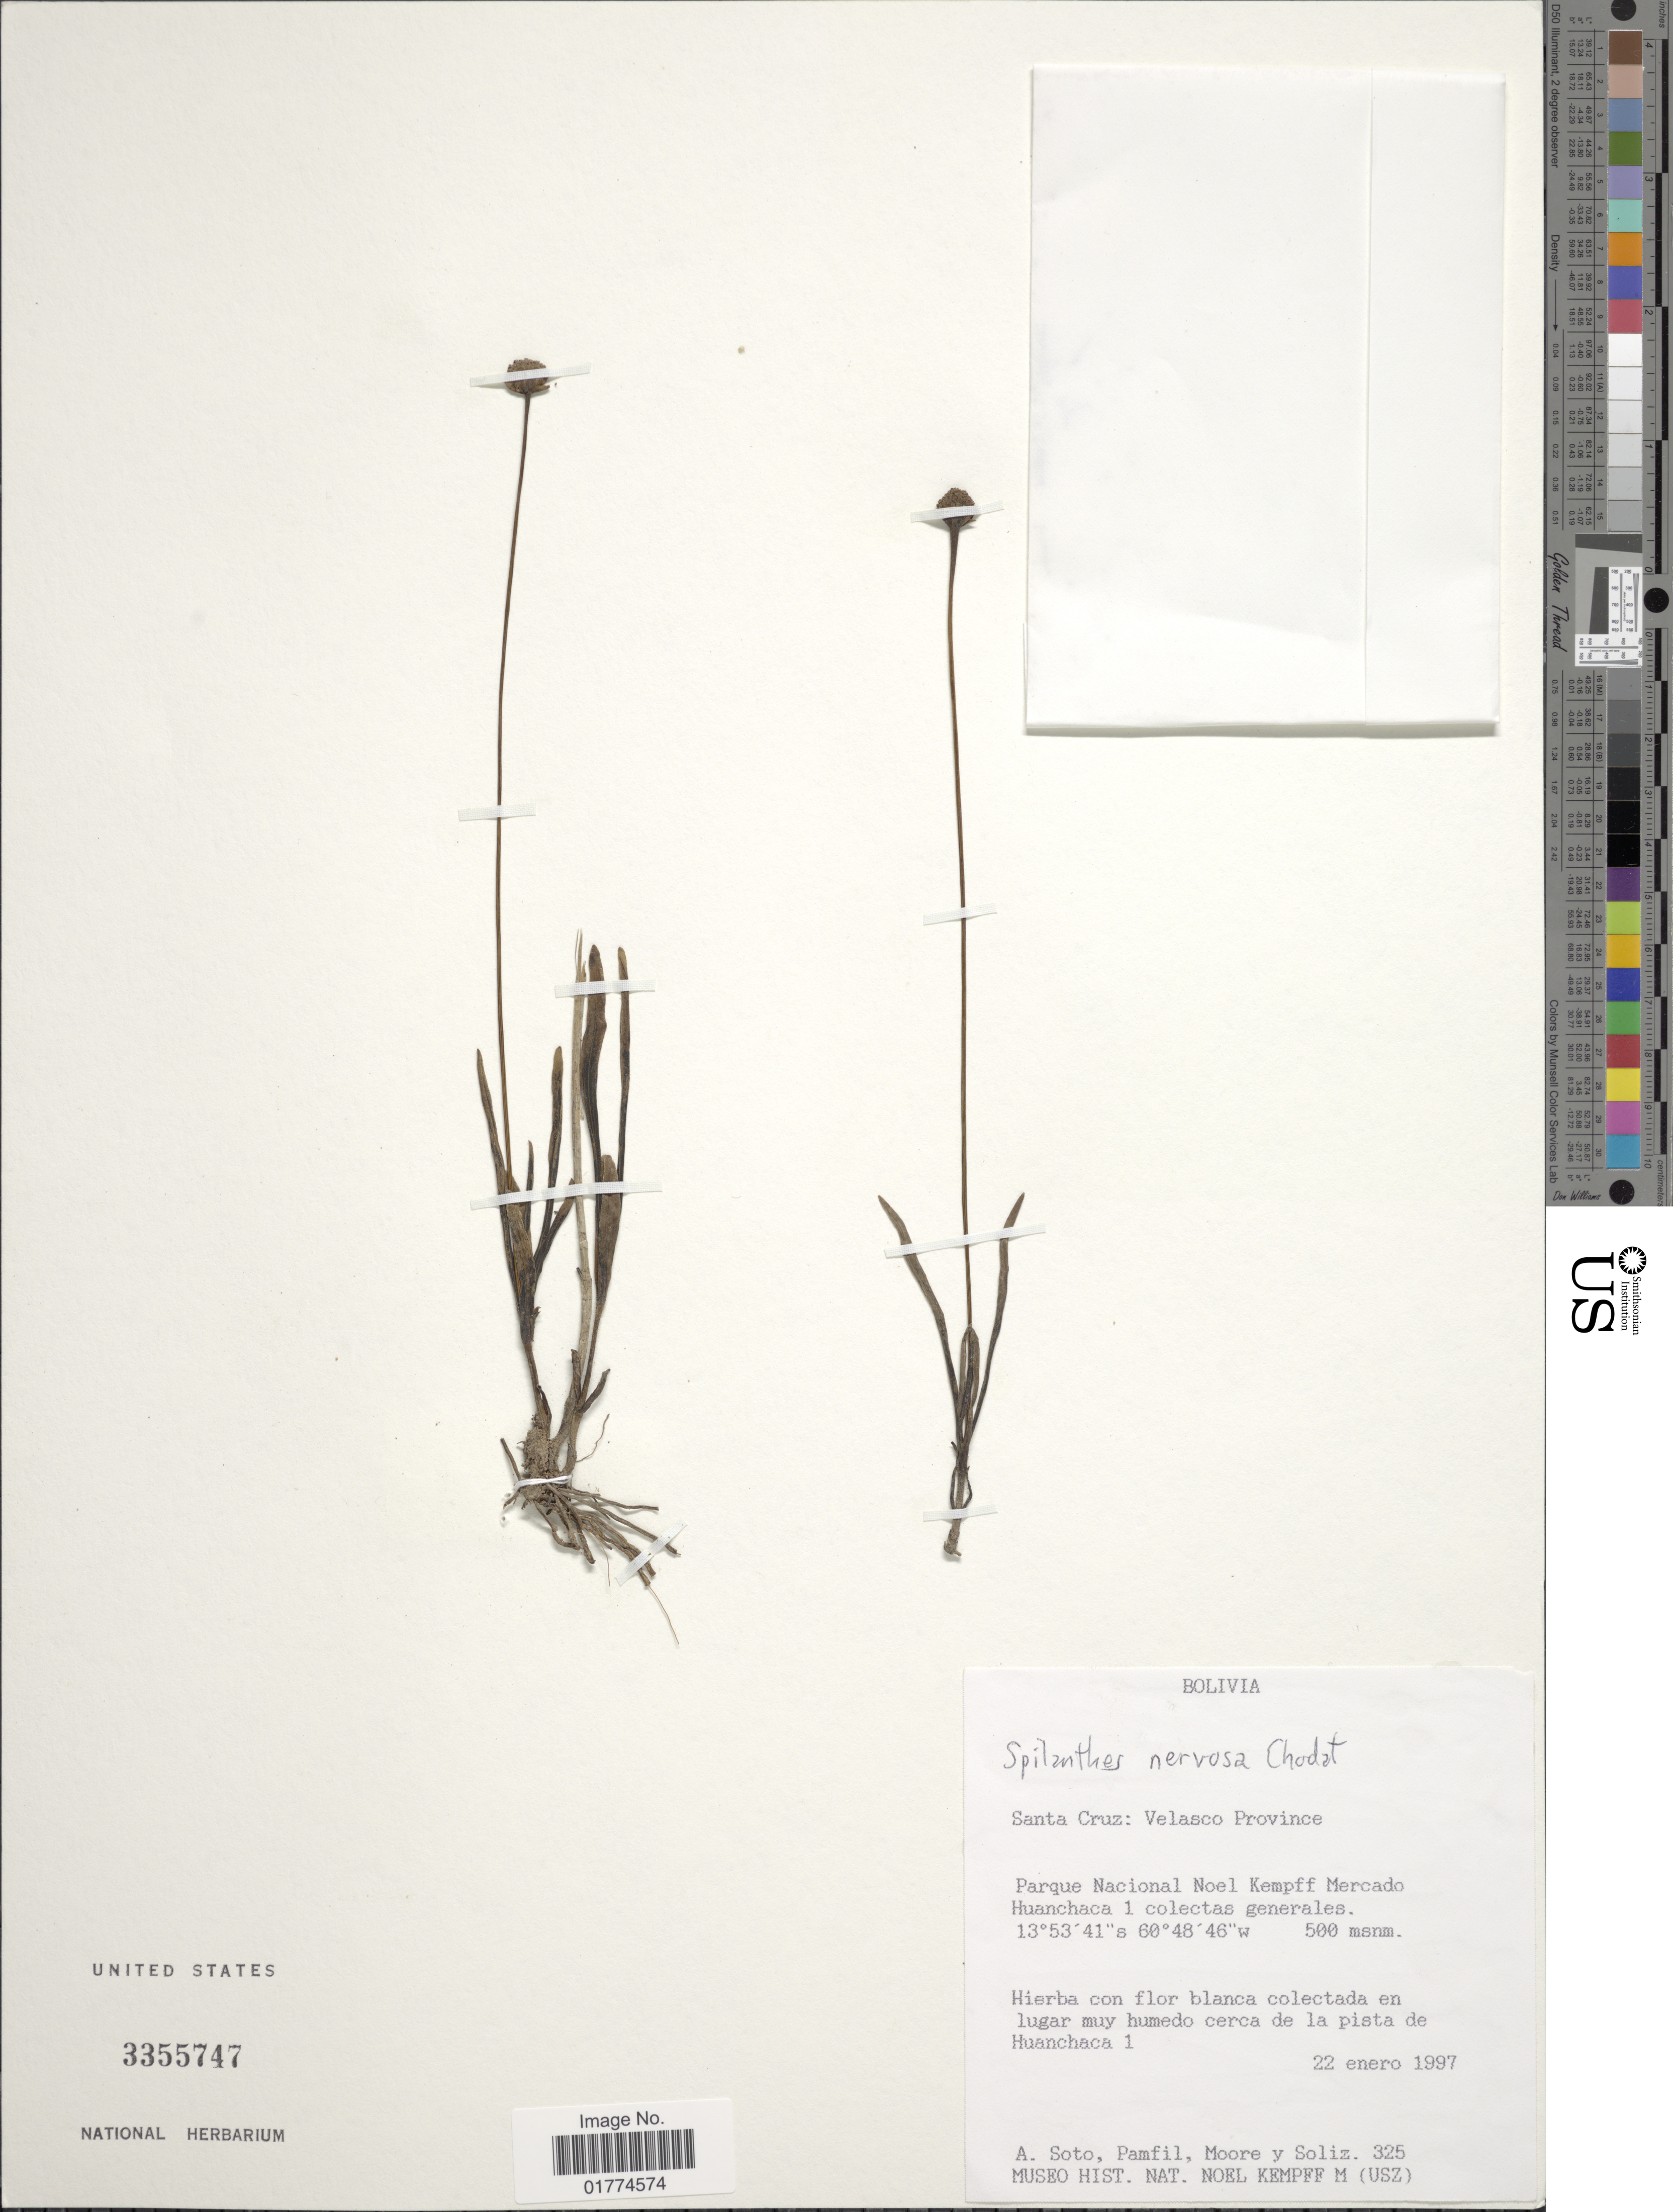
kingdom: Plantae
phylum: Tracheophyta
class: Magnoliopsida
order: Asterales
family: Asteraceae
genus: Spilanthes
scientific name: Spilanthes nervosa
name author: Chodat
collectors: A. Soto, -. Pamfil, -. Moore & Soliz, --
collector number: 325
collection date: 1997-01-22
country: Bolivia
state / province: Santa Cruz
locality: Velasco Province. Parque Nacional Noel Kempff Mercado Huanchaca 1 colectas generales [unsure placement]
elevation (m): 500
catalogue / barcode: US 3355747